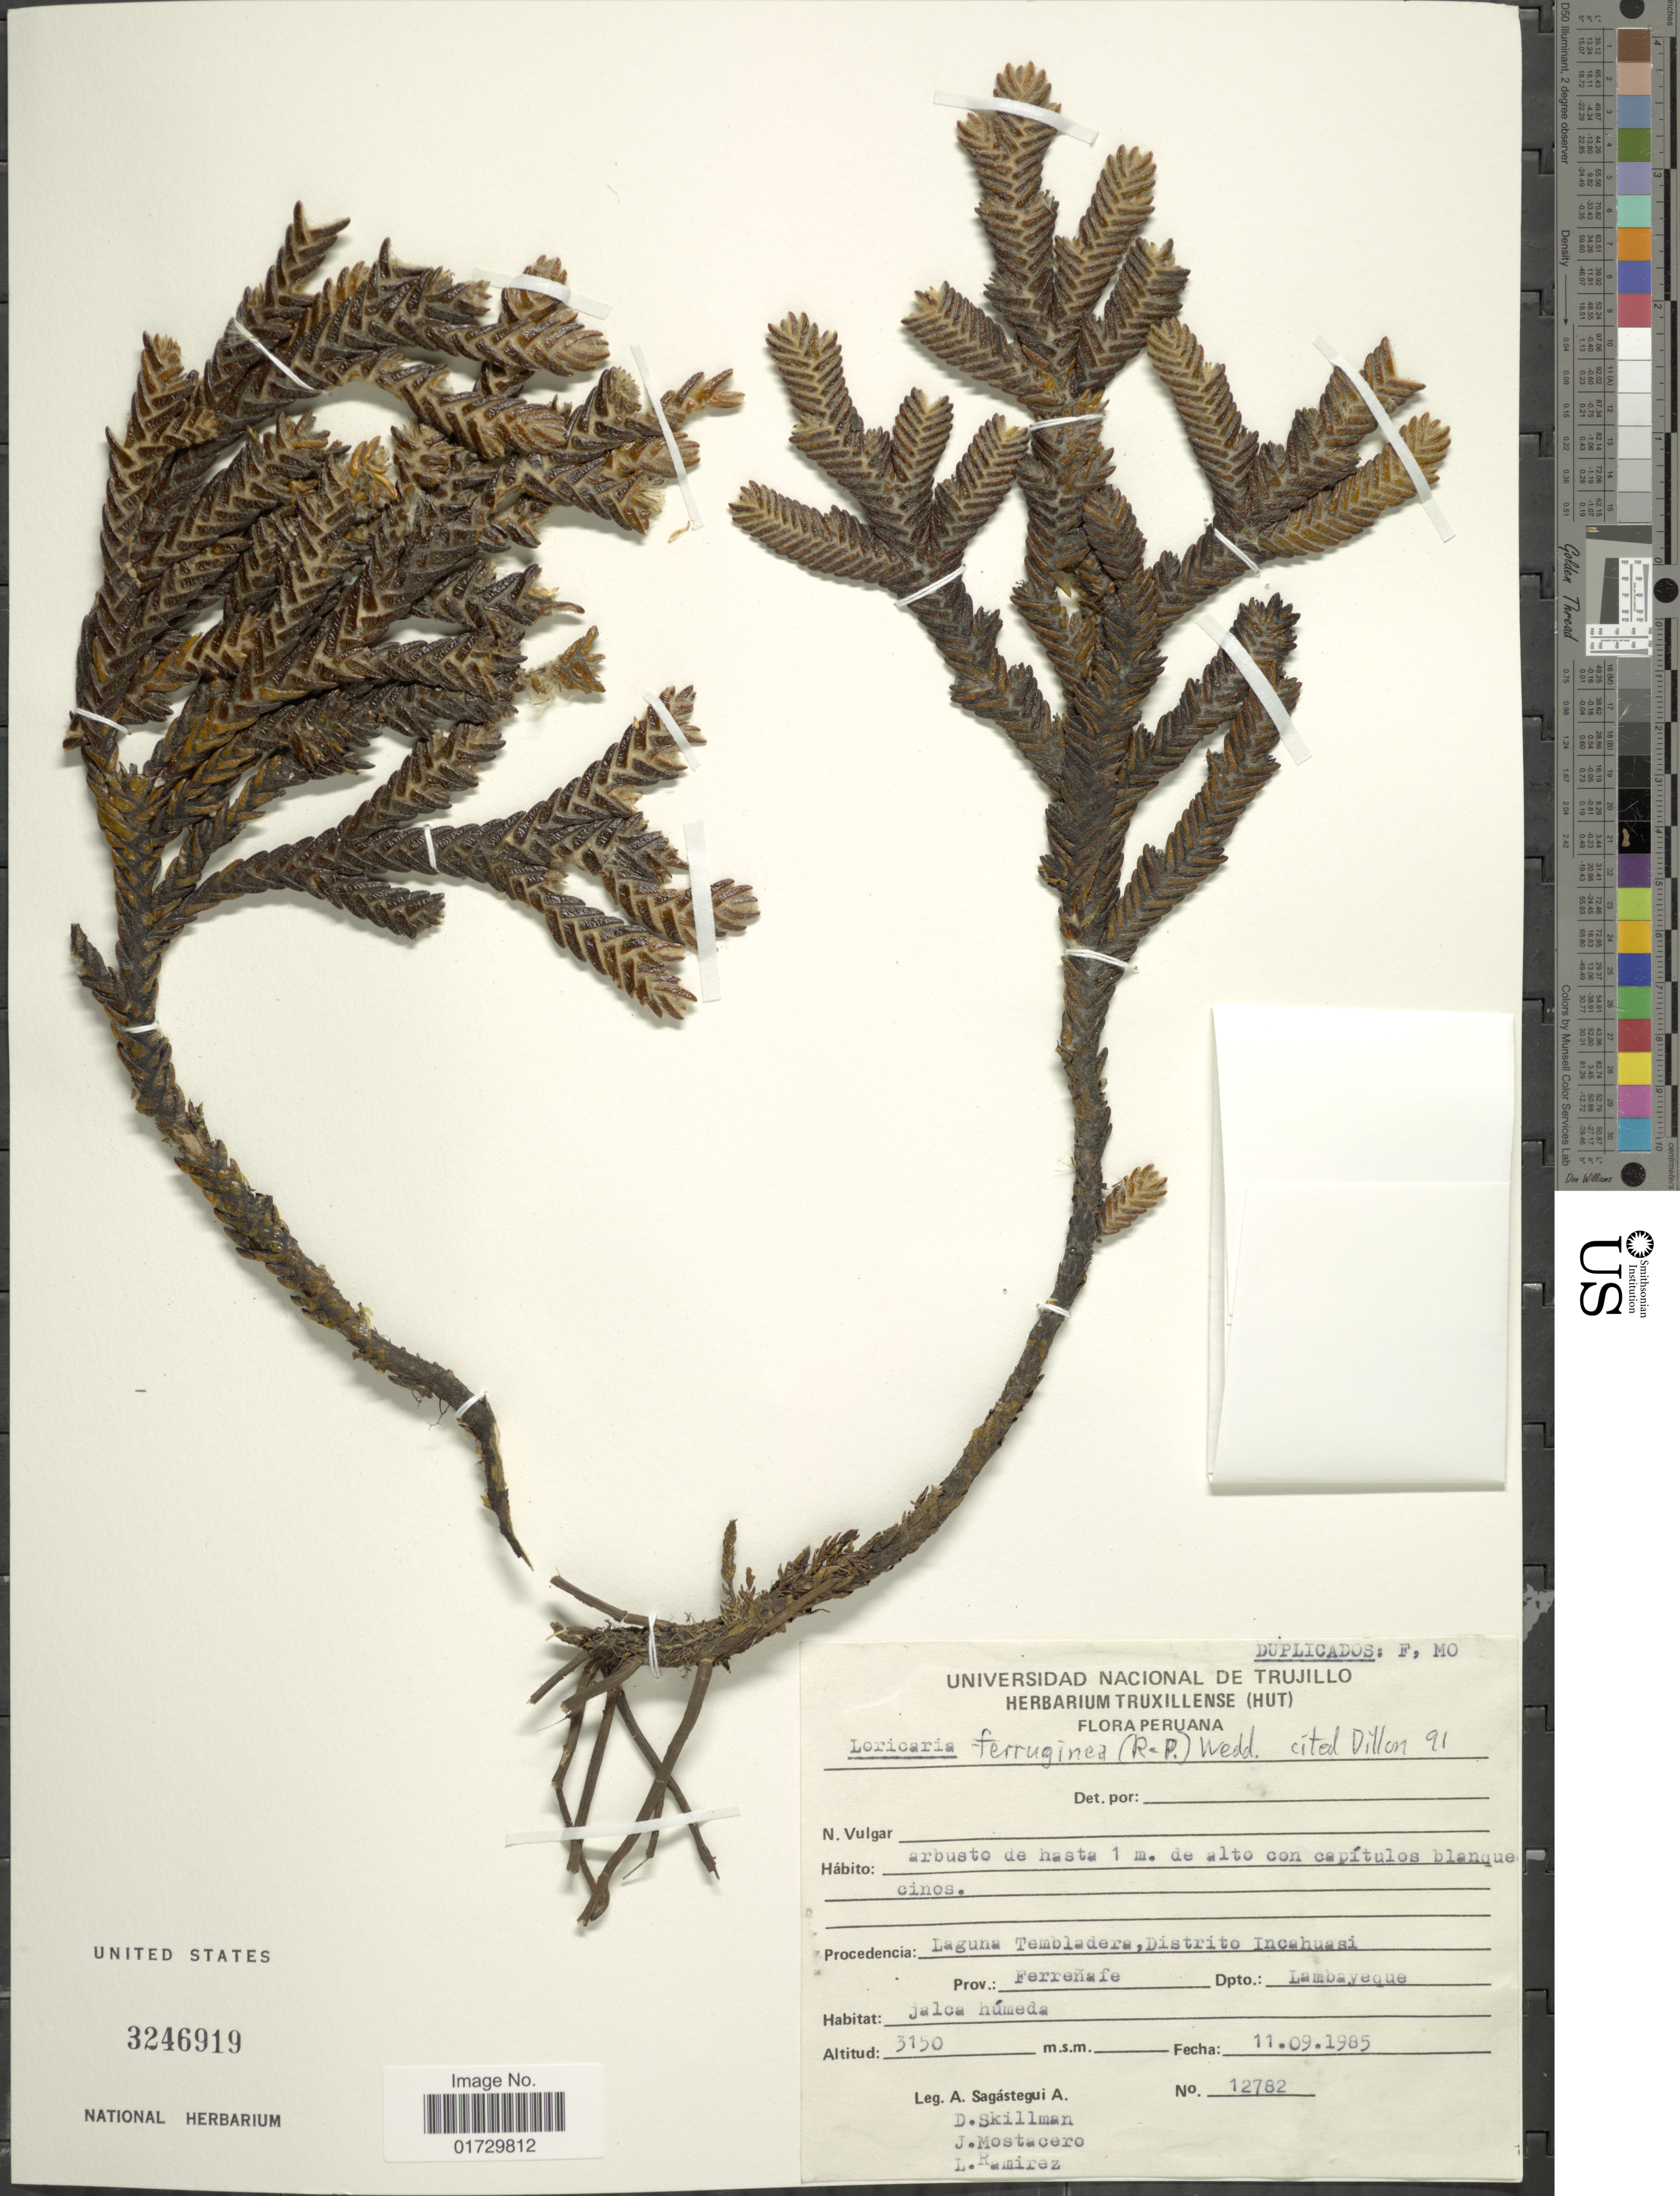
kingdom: Plantae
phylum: Tracheophyta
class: Magnoliopsida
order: Asterales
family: Asteraceae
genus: Loricaria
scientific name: Loricaria ferruginea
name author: (Ruiz & Pav.) Wedd.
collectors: D. Skillman, J. Mostacero & L. Ramirez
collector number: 12782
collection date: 1985-09-11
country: Peru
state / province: Lambayeque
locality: Procedencia: Laguna Tembladera, Distrito Incahuasi, Prov.: Ferrenafe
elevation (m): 3150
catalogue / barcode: US 3246919